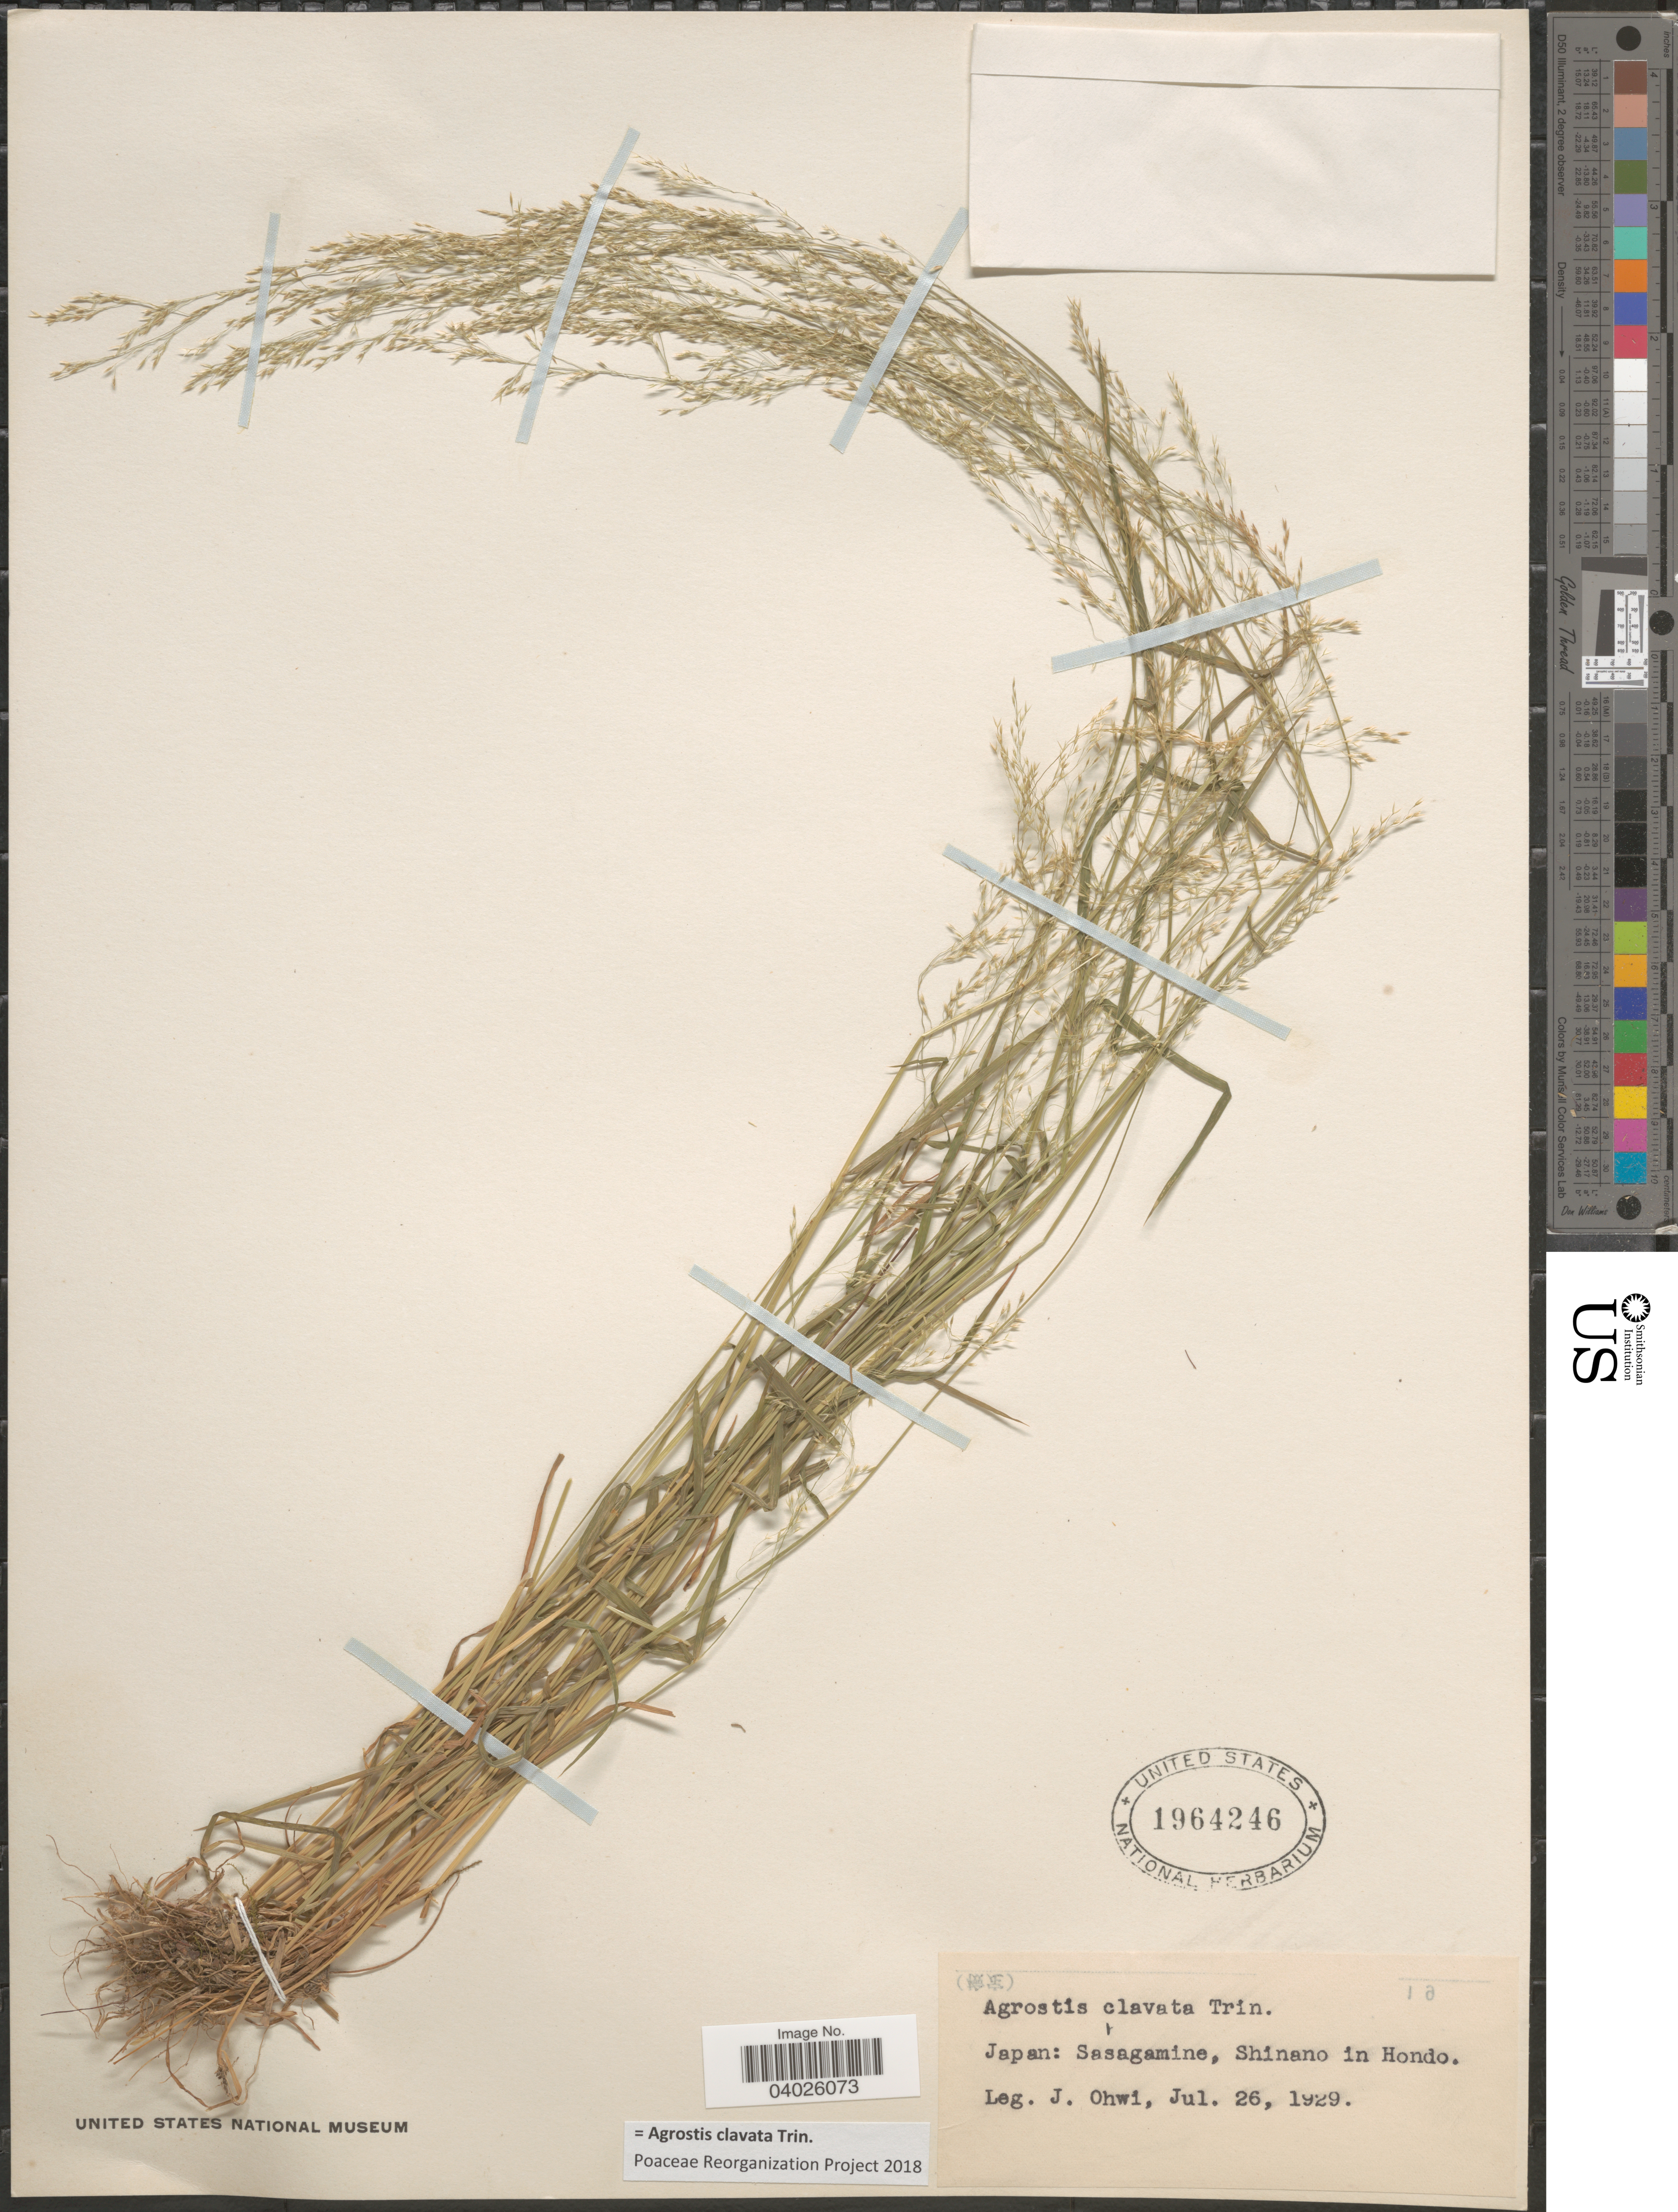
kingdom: Plantae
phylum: Tracheophyta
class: Liliopsida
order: Poales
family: Poaceae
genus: Agrostis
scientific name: Agrostis clavata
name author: Trin.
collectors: J. Ohwi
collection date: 1929-07-26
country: Japan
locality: Sasagamine, Shinano in Hondo.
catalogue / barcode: US 1964246